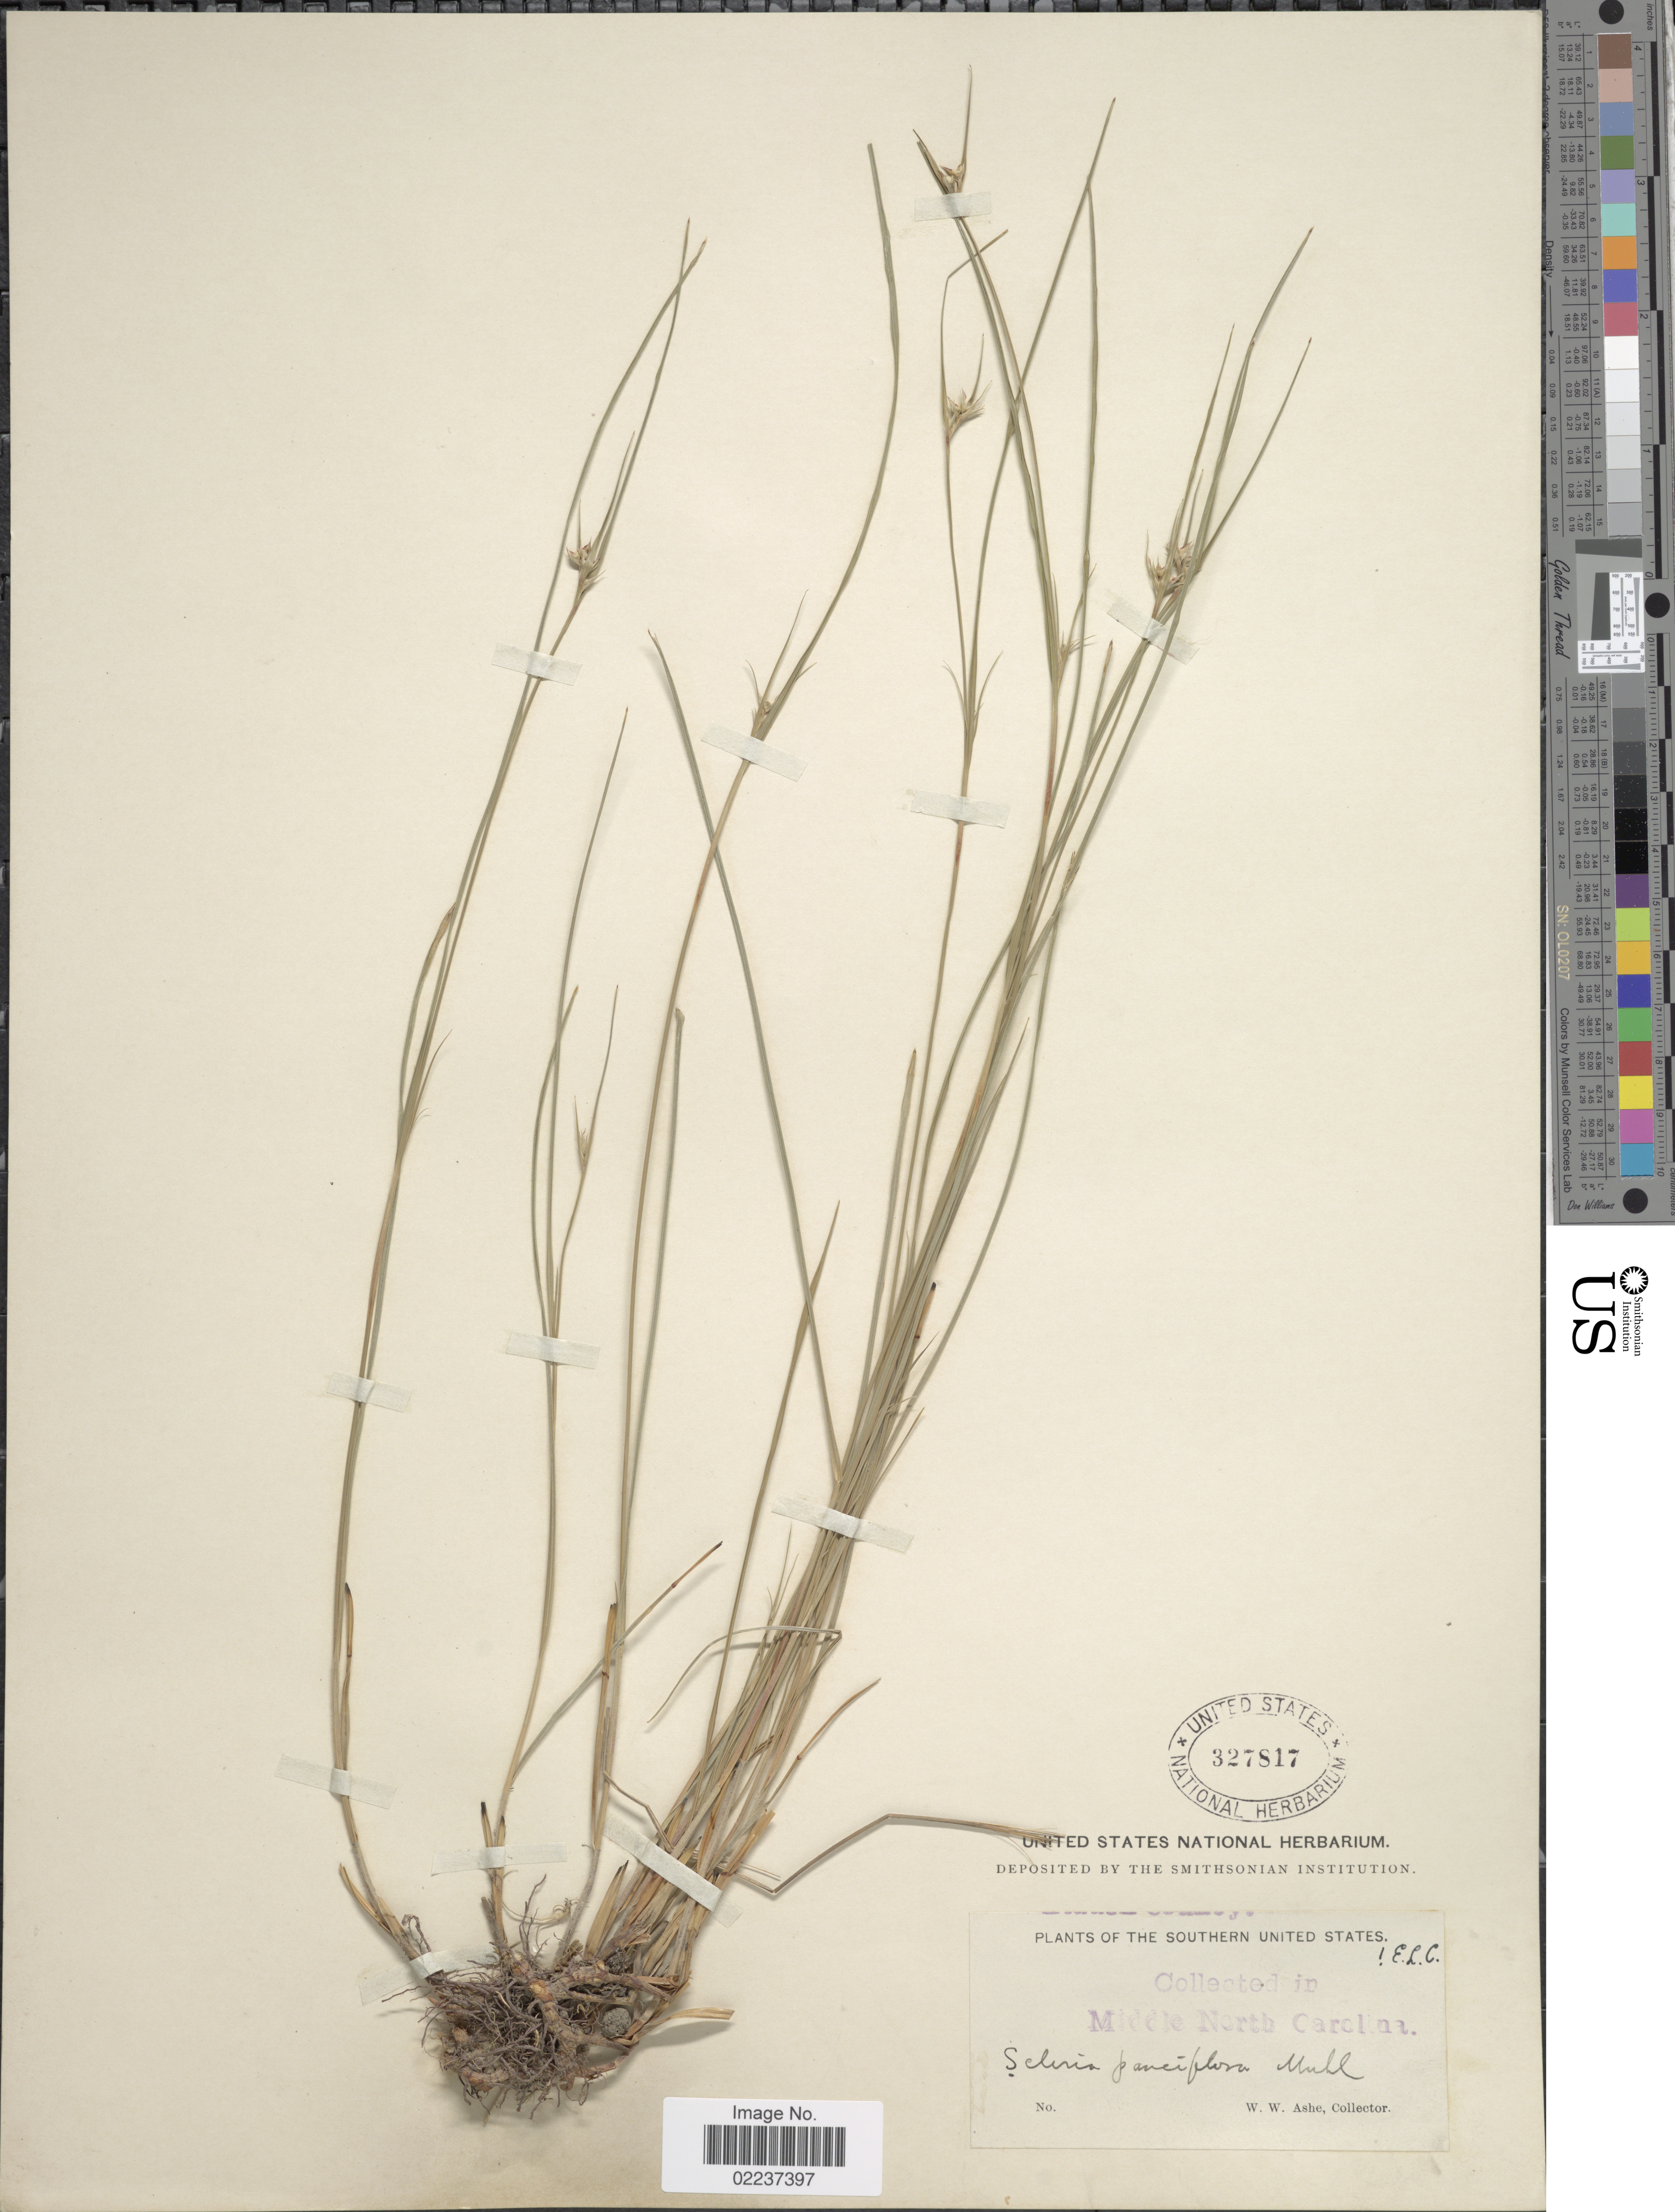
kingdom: Plantae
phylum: Tracheophyta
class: Liliopsida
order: Poales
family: Cyperaceae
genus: Scleria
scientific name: Scleria pauciflora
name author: Muhl. ex Willd.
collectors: W. W. Ashe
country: United States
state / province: North Carolina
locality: Middle North Carolina, Southern United States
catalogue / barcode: US 327817